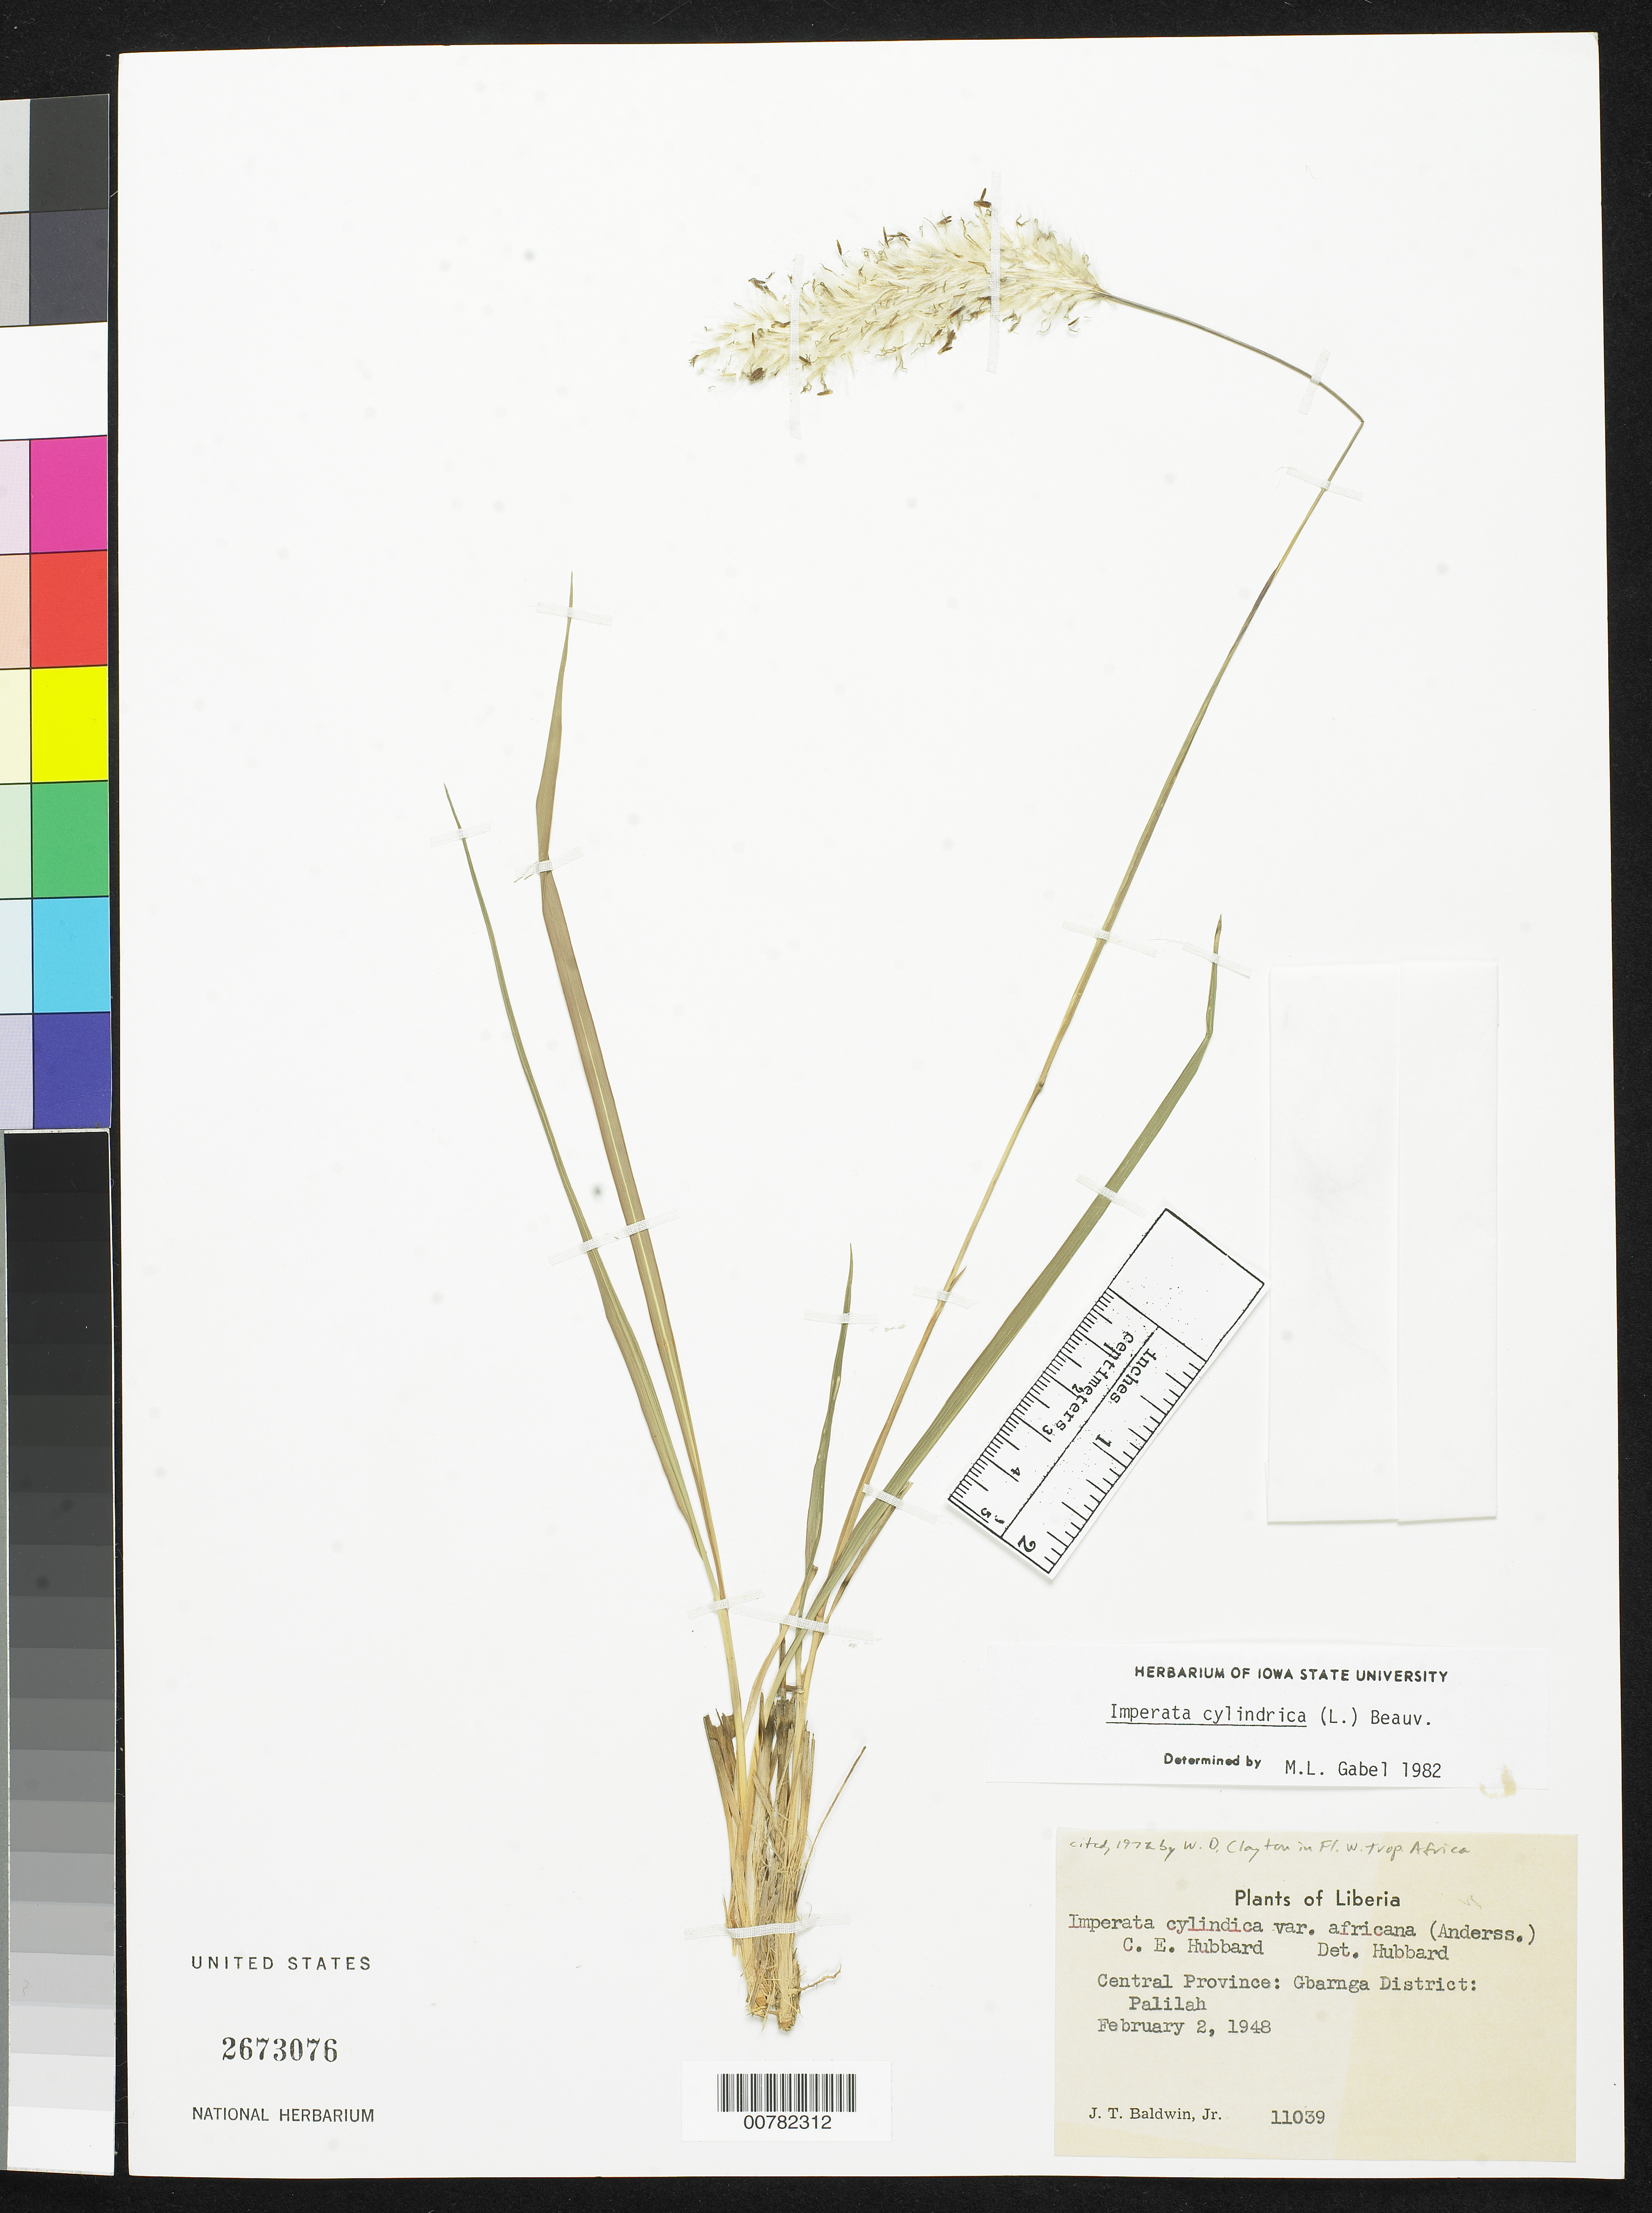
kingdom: Plantae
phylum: Tracheophyta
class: Liliopsida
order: Poales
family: Poaceae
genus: Imperata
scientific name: Imperata cylindrica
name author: (L.) P. Beauv.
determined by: Gabel, M. L.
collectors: J. T. Baldwin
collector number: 11039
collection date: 1948-02-02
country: Liberia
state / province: Bong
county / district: Gbarnga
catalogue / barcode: US 2673076